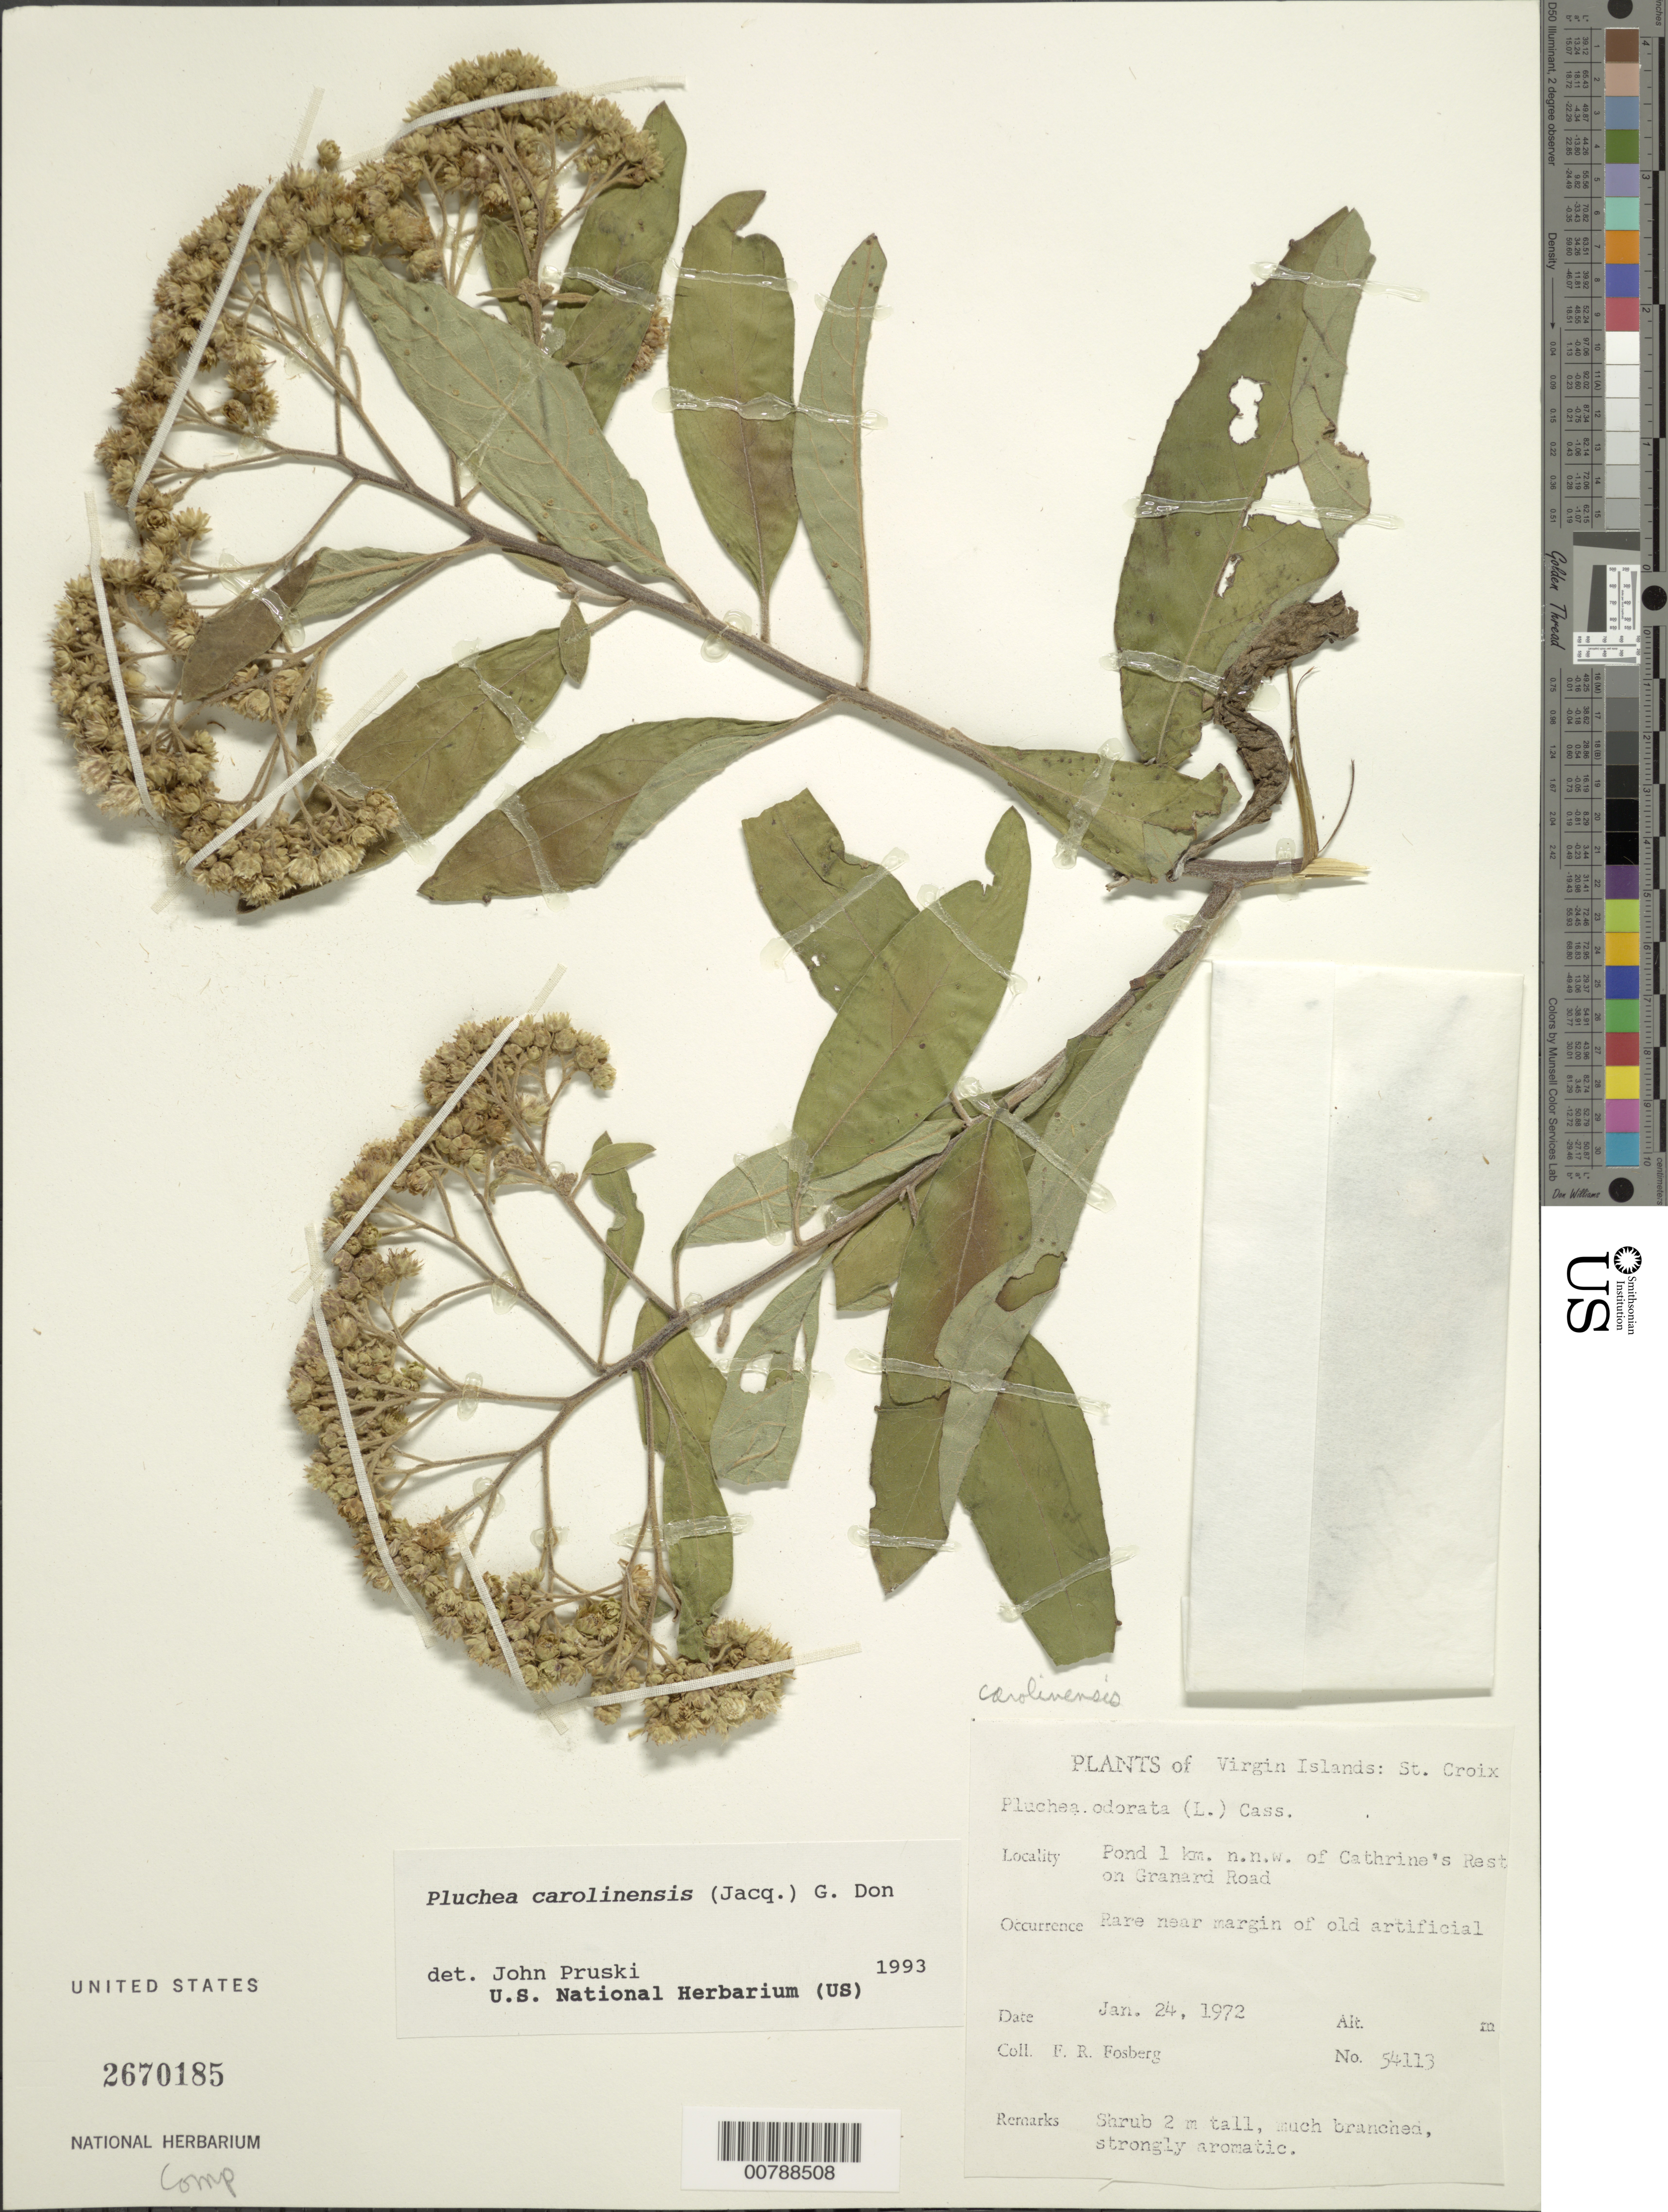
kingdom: Plantae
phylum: Tracheophyta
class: Magnoliopsida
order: Asterales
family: Asteraceae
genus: Pluchea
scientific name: Pluchea carolinensis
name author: (Jacq.) D. Don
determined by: Pruski, J. F.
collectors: F. R. Fosberg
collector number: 54113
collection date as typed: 24 Jan 1972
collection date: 1972-01-24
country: U.S. Virgin Islands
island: St. Croix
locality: Pond 1 km NNW of Cathrine's Rest on Granard Road. Rare near margin of old artificial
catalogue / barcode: US 2670185